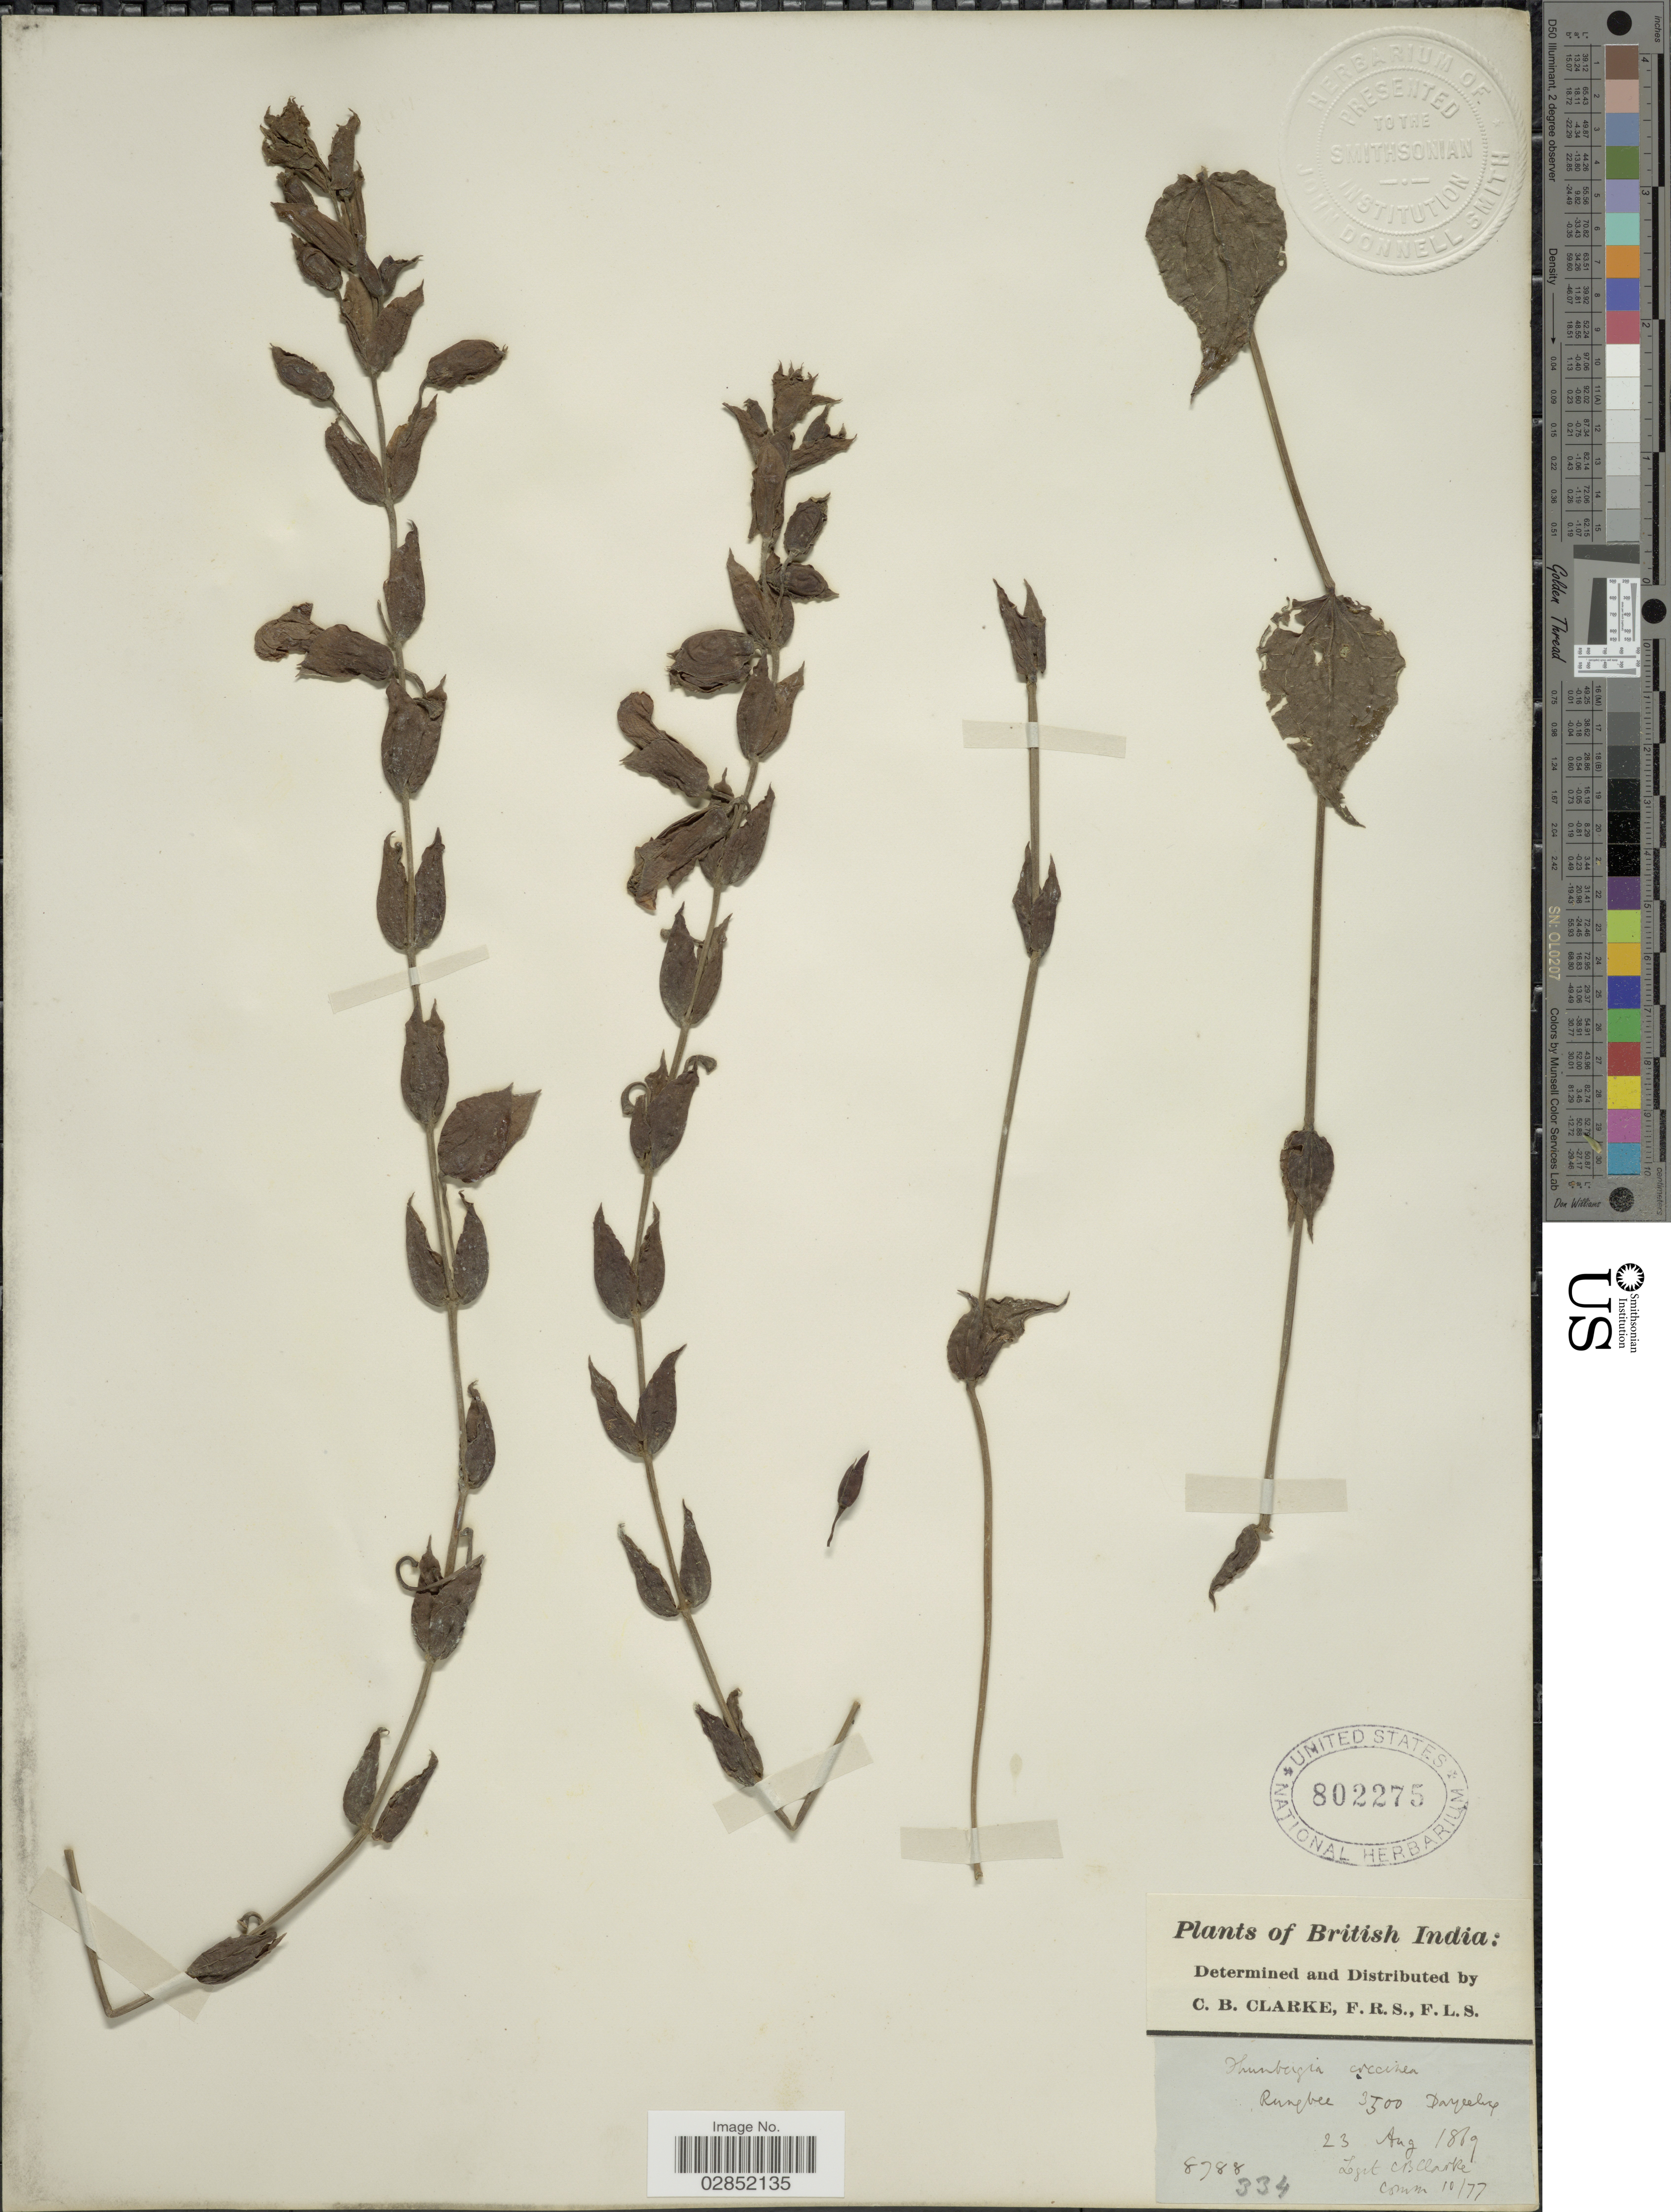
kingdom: Plantae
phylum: Tracheophyta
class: Magnoliopsida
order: Lamiales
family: Acanthaceae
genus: Thunbergia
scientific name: Thunbergia coccinea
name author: Wall.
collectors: C. B. Clarke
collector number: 8788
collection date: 1869-08-23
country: India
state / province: West Bengal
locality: British India. Rungbee. Darjeeling.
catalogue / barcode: US 802275